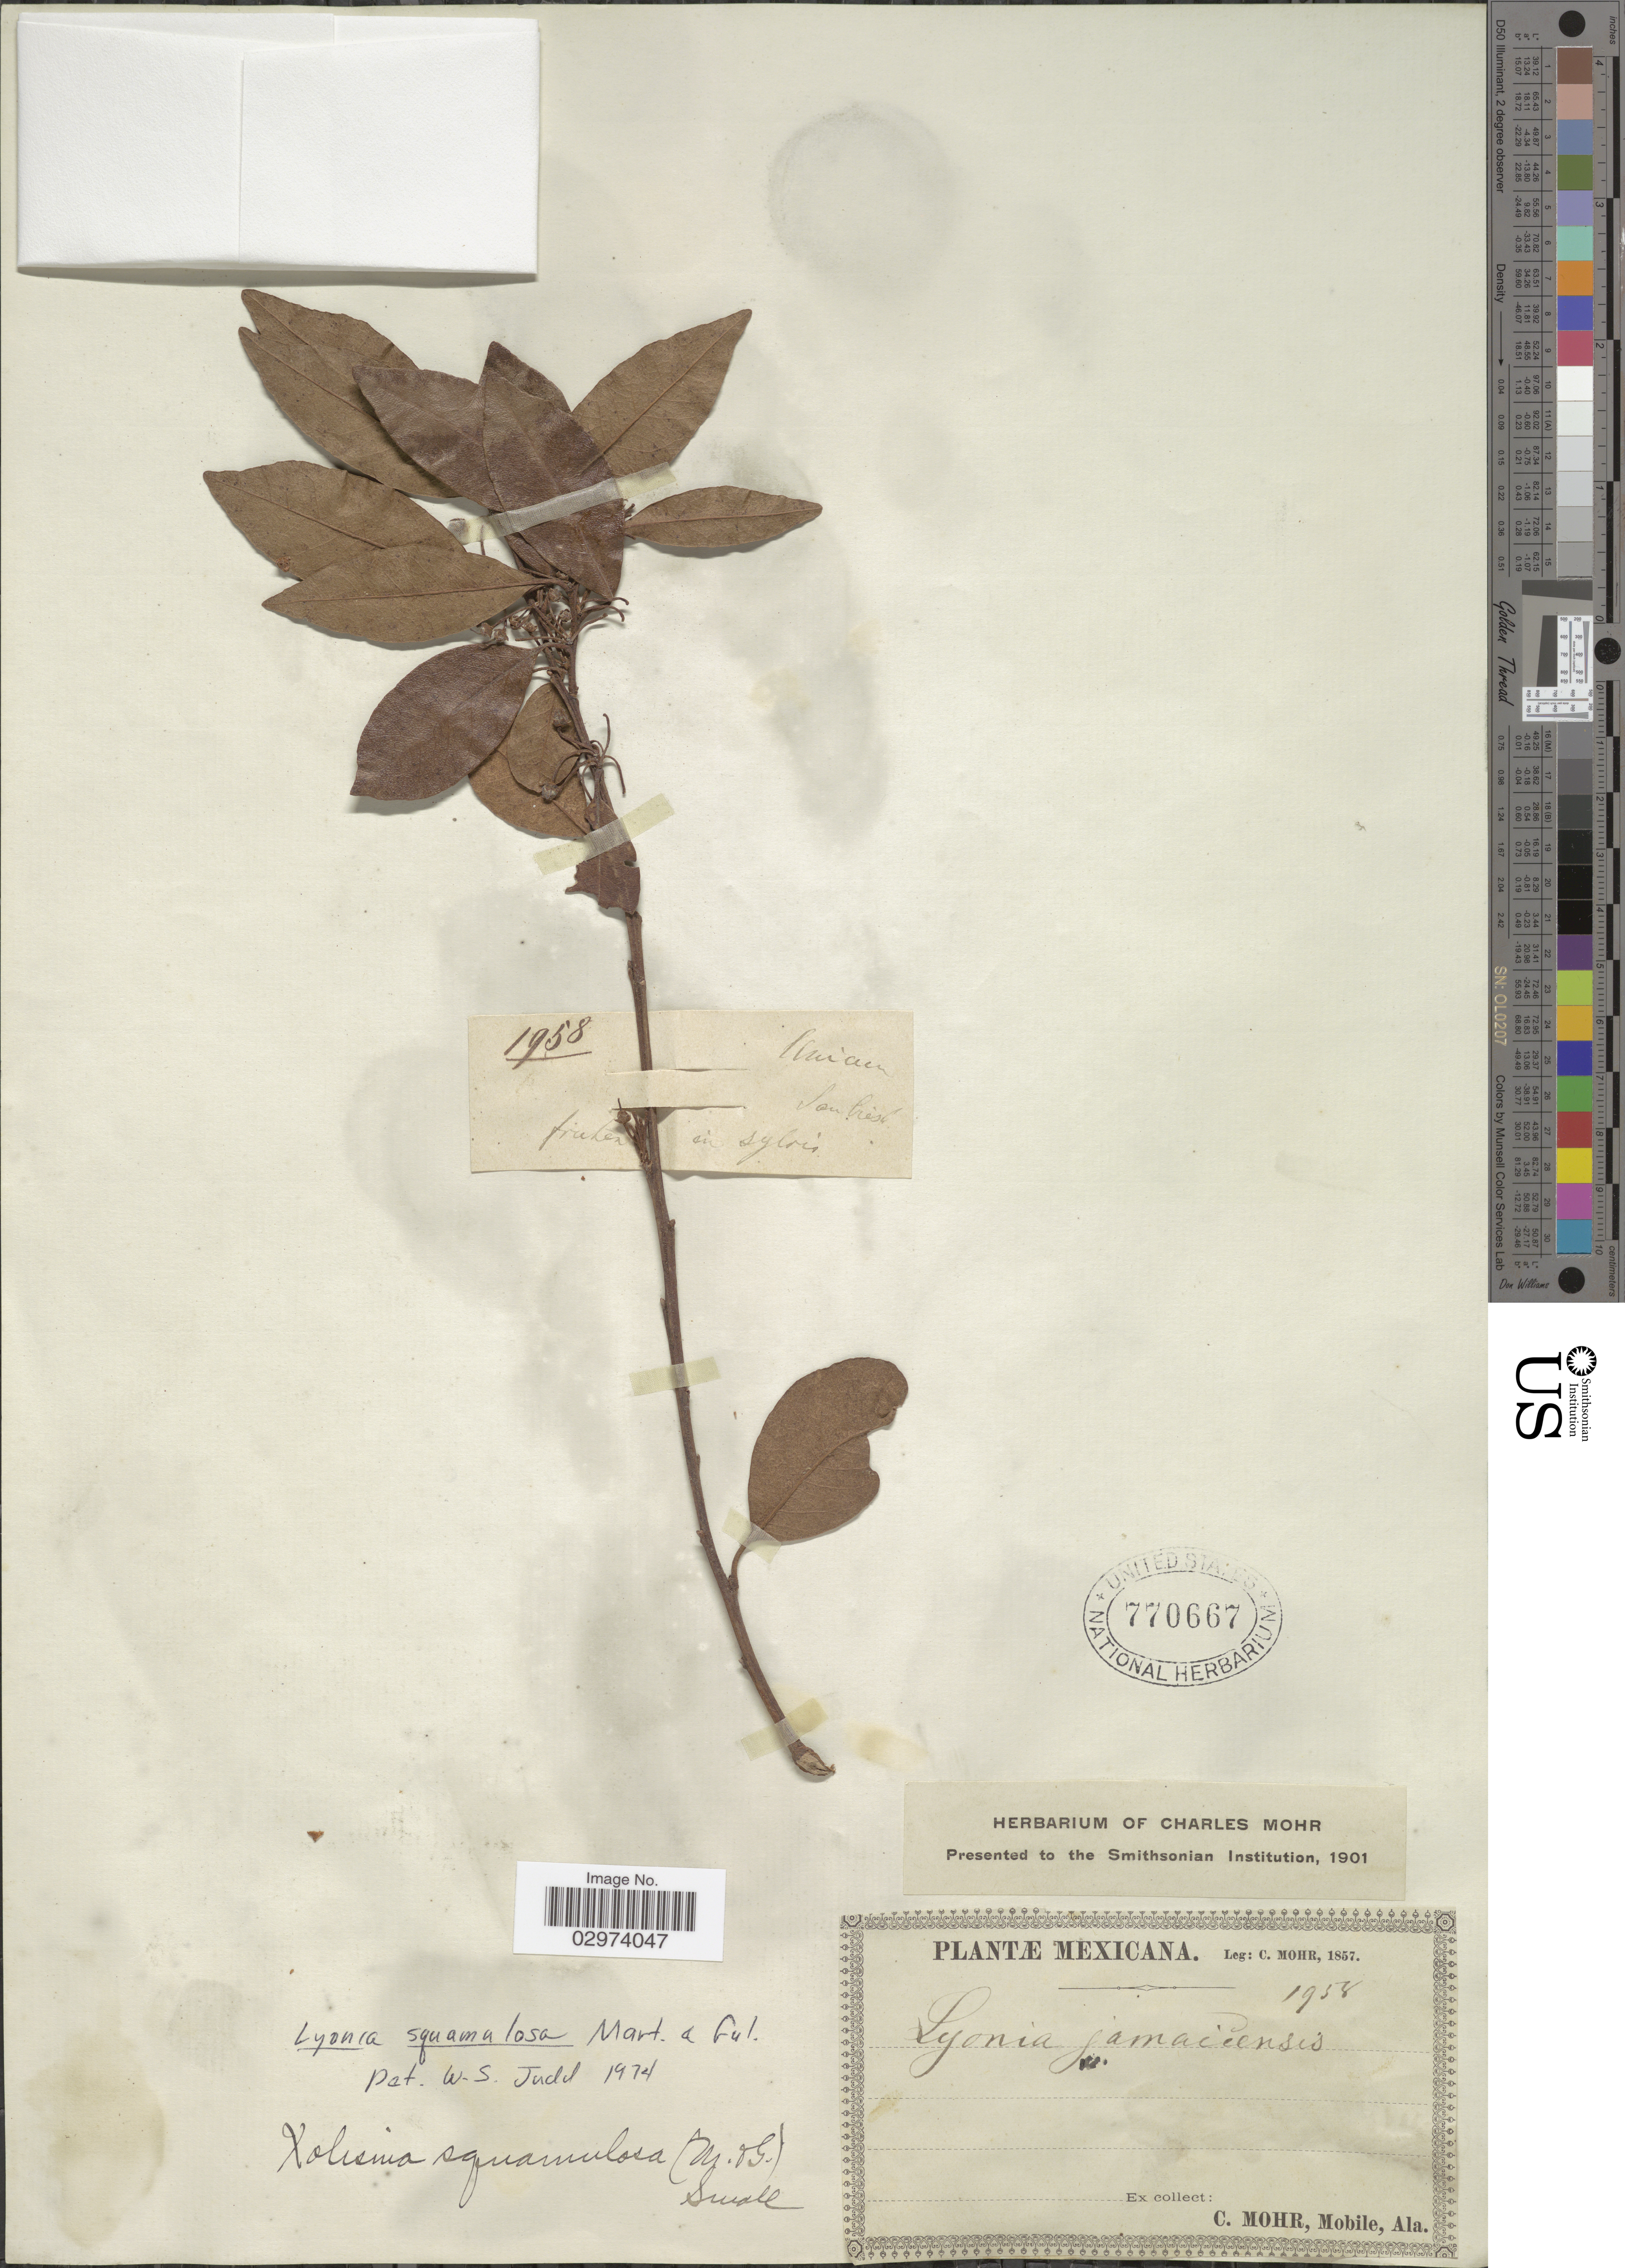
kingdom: Plantae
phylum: Tracheophyta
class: Magnoliopsida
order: Ericales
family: Ericaceae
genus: Lyonia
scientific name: Lyonia squamulosa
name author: M. Martens & Galeotti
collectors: C. T. Mohr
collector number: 1958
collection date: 1857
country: Mexico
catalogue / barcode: US 770667